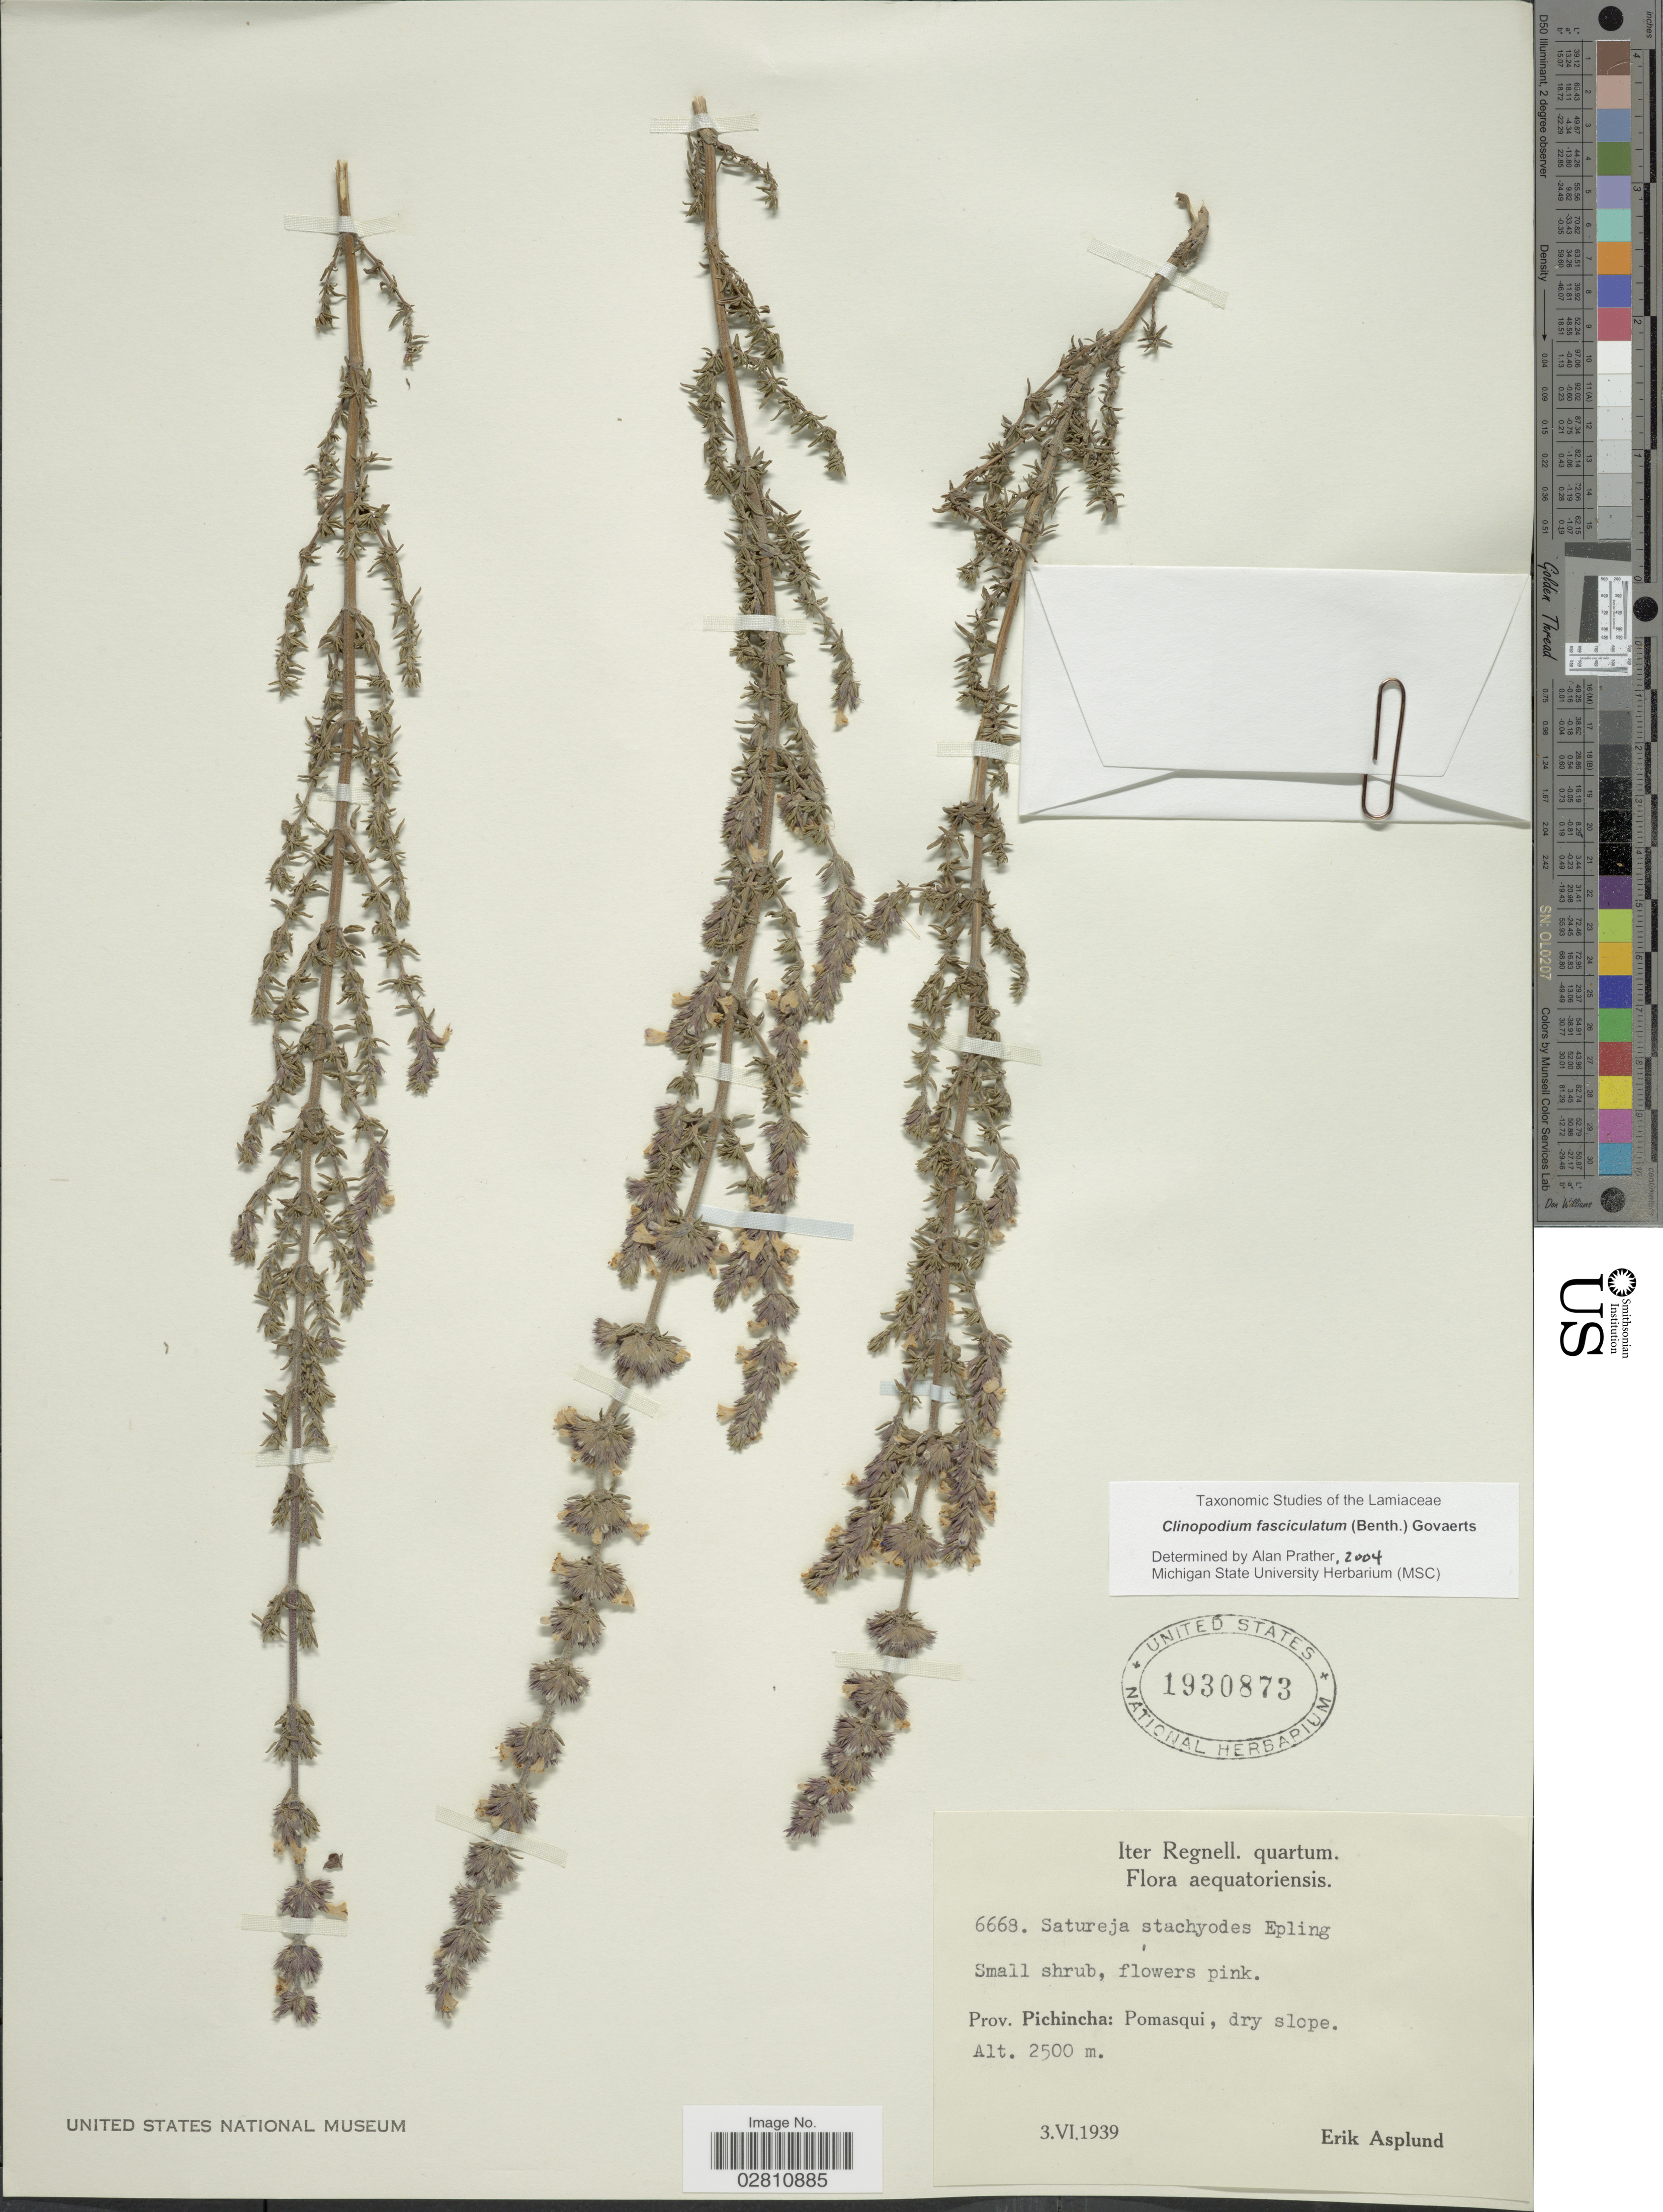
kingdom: Plantae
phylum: Tracheophyta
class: Magnoliopsida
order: Lamiales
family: Lamiaceae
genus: Clinopodium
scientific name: Clinopodium fasciculatum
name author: (Benth.) Govaerts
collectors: E. Asplund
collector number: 6668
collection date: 1939-06-03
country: Ecuador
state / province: Pichincha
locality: Prov. Pichincha: Pomasqui.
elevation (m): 2500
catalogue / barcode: US 1930873